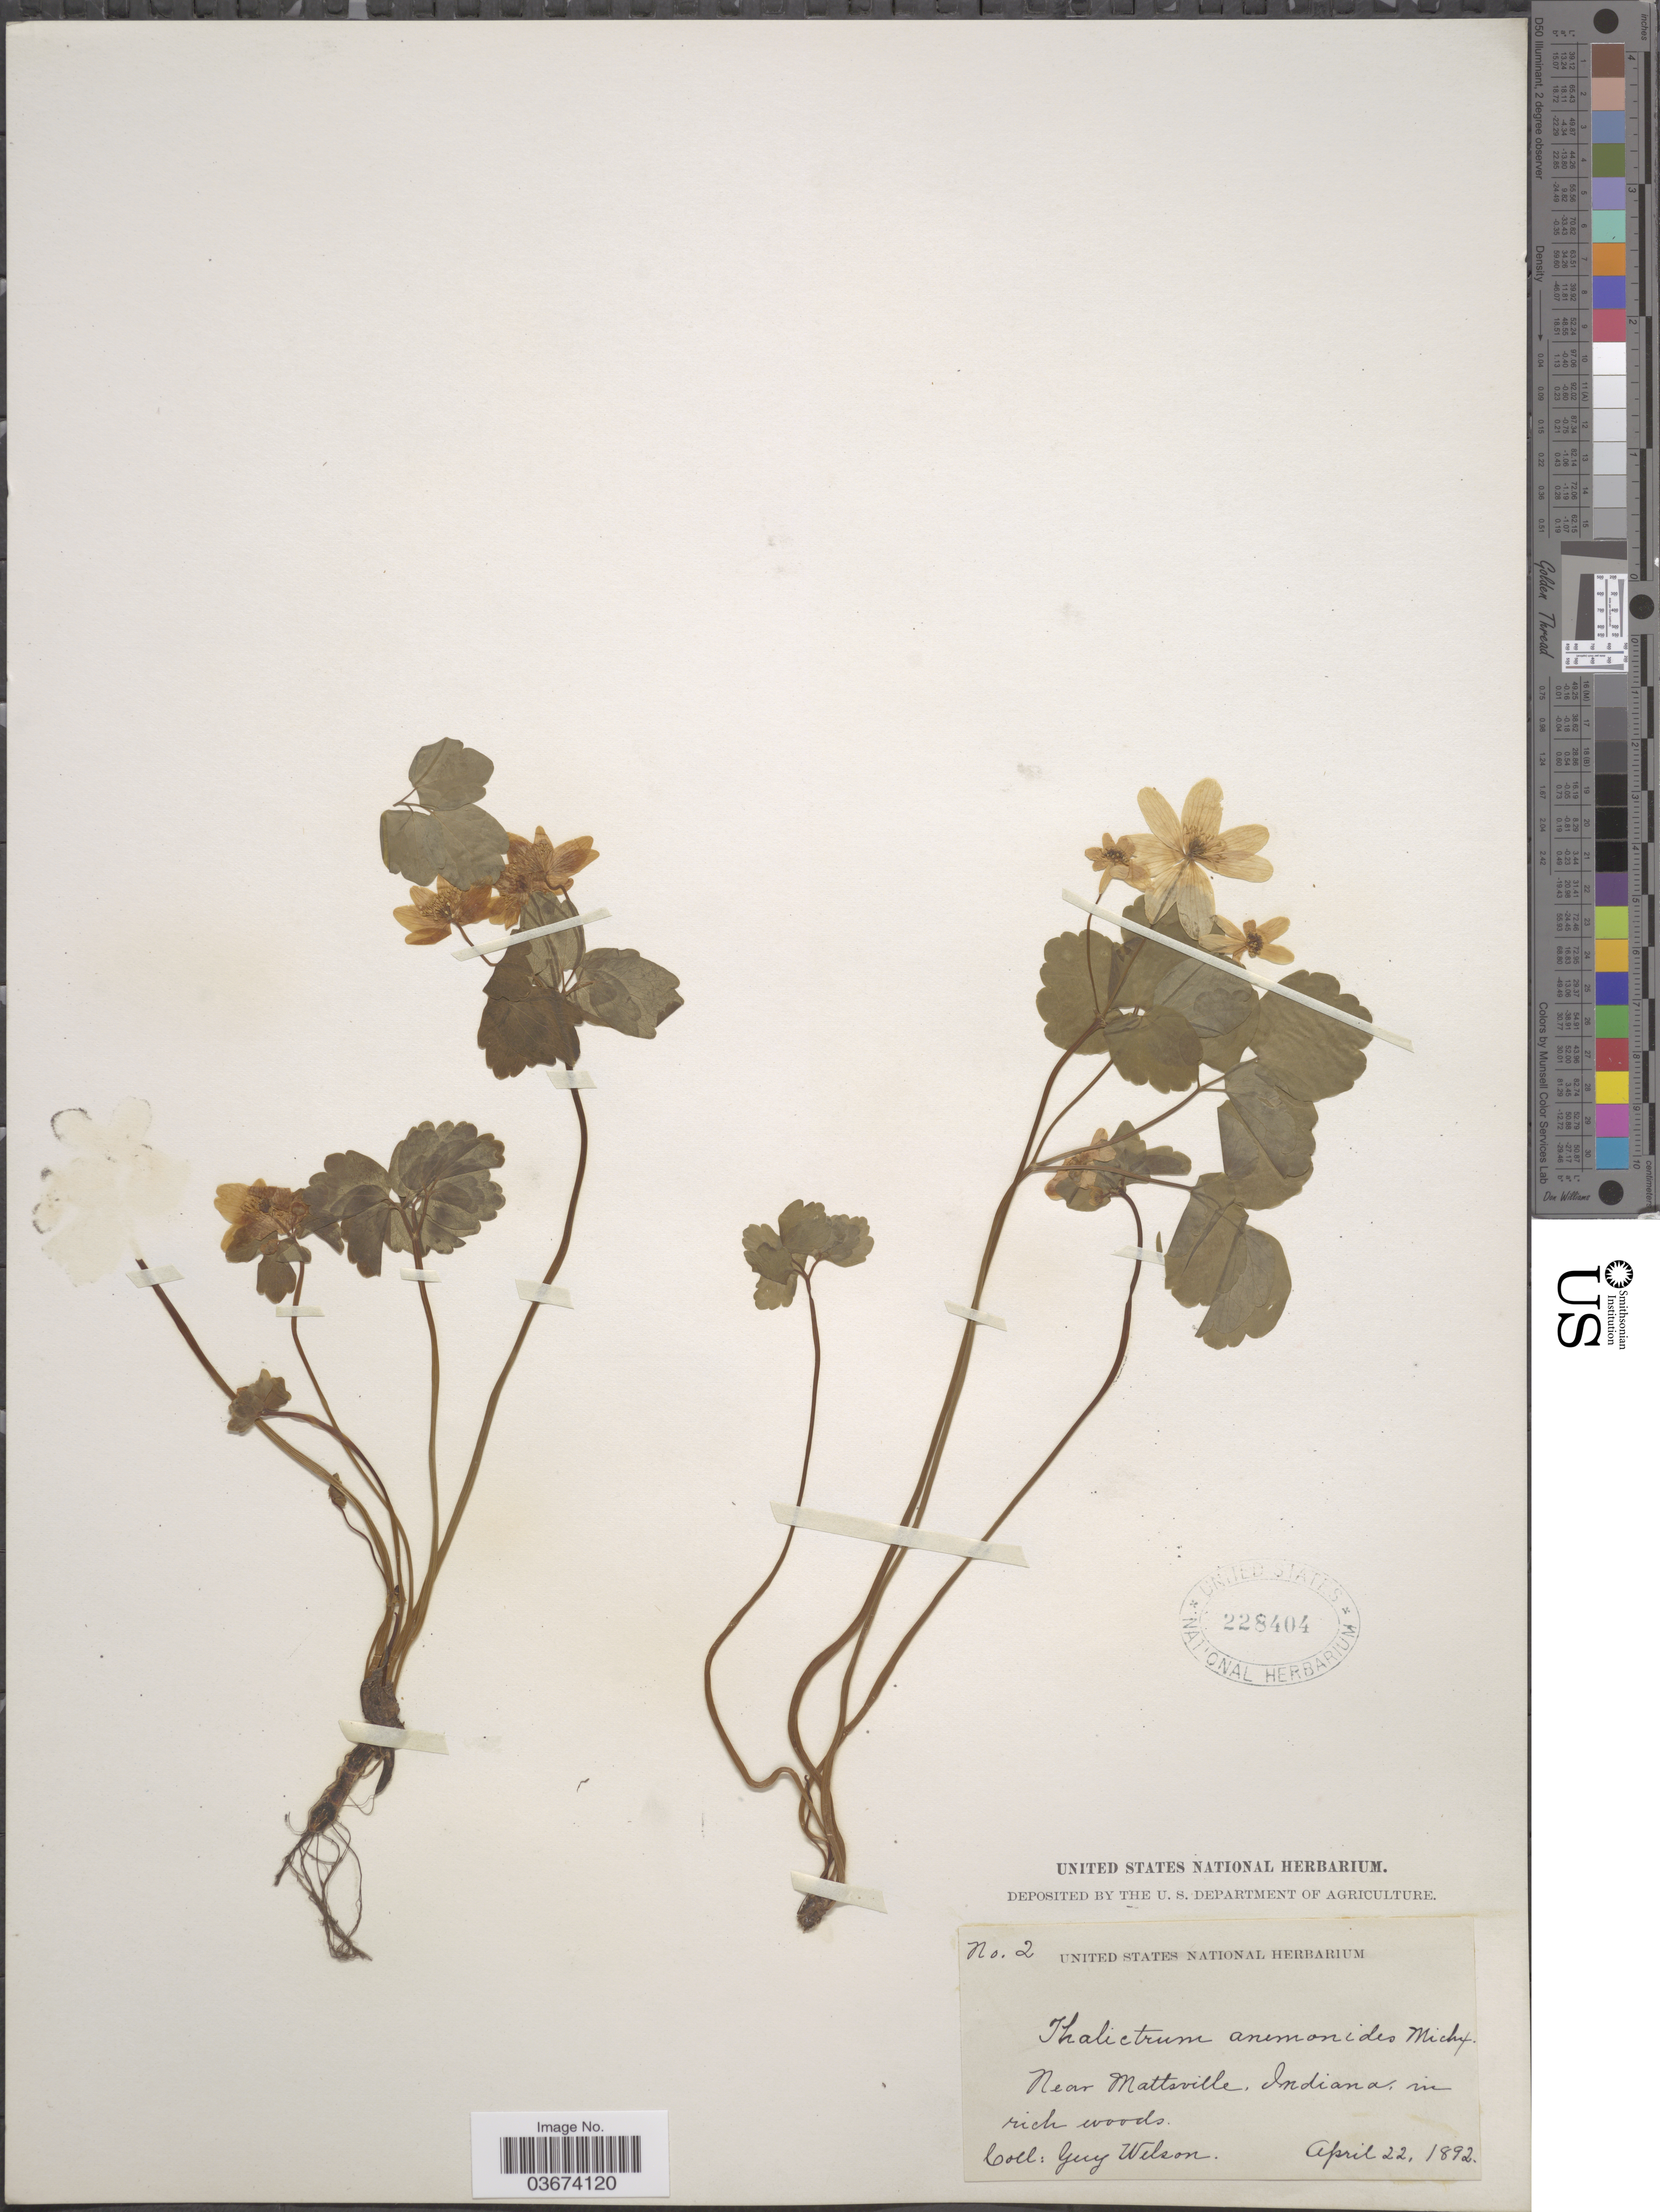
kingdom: Plantae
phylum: Tracheophyta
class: Magnoliopsida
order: Ranunculales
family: Ranunculaceae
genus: Thalictrum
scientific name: Thalictrum thalictroides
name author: (L.) A.J. Eames & B. Boivin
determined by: Strong, M. T., (US), Smithsonian Institution - National Museum of Natural History (UNITED STATES)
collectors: G. Wilson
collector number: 2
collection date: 1892-04-22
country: United States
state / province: Indiana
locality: Near Mattsville.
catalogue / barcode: US 228404